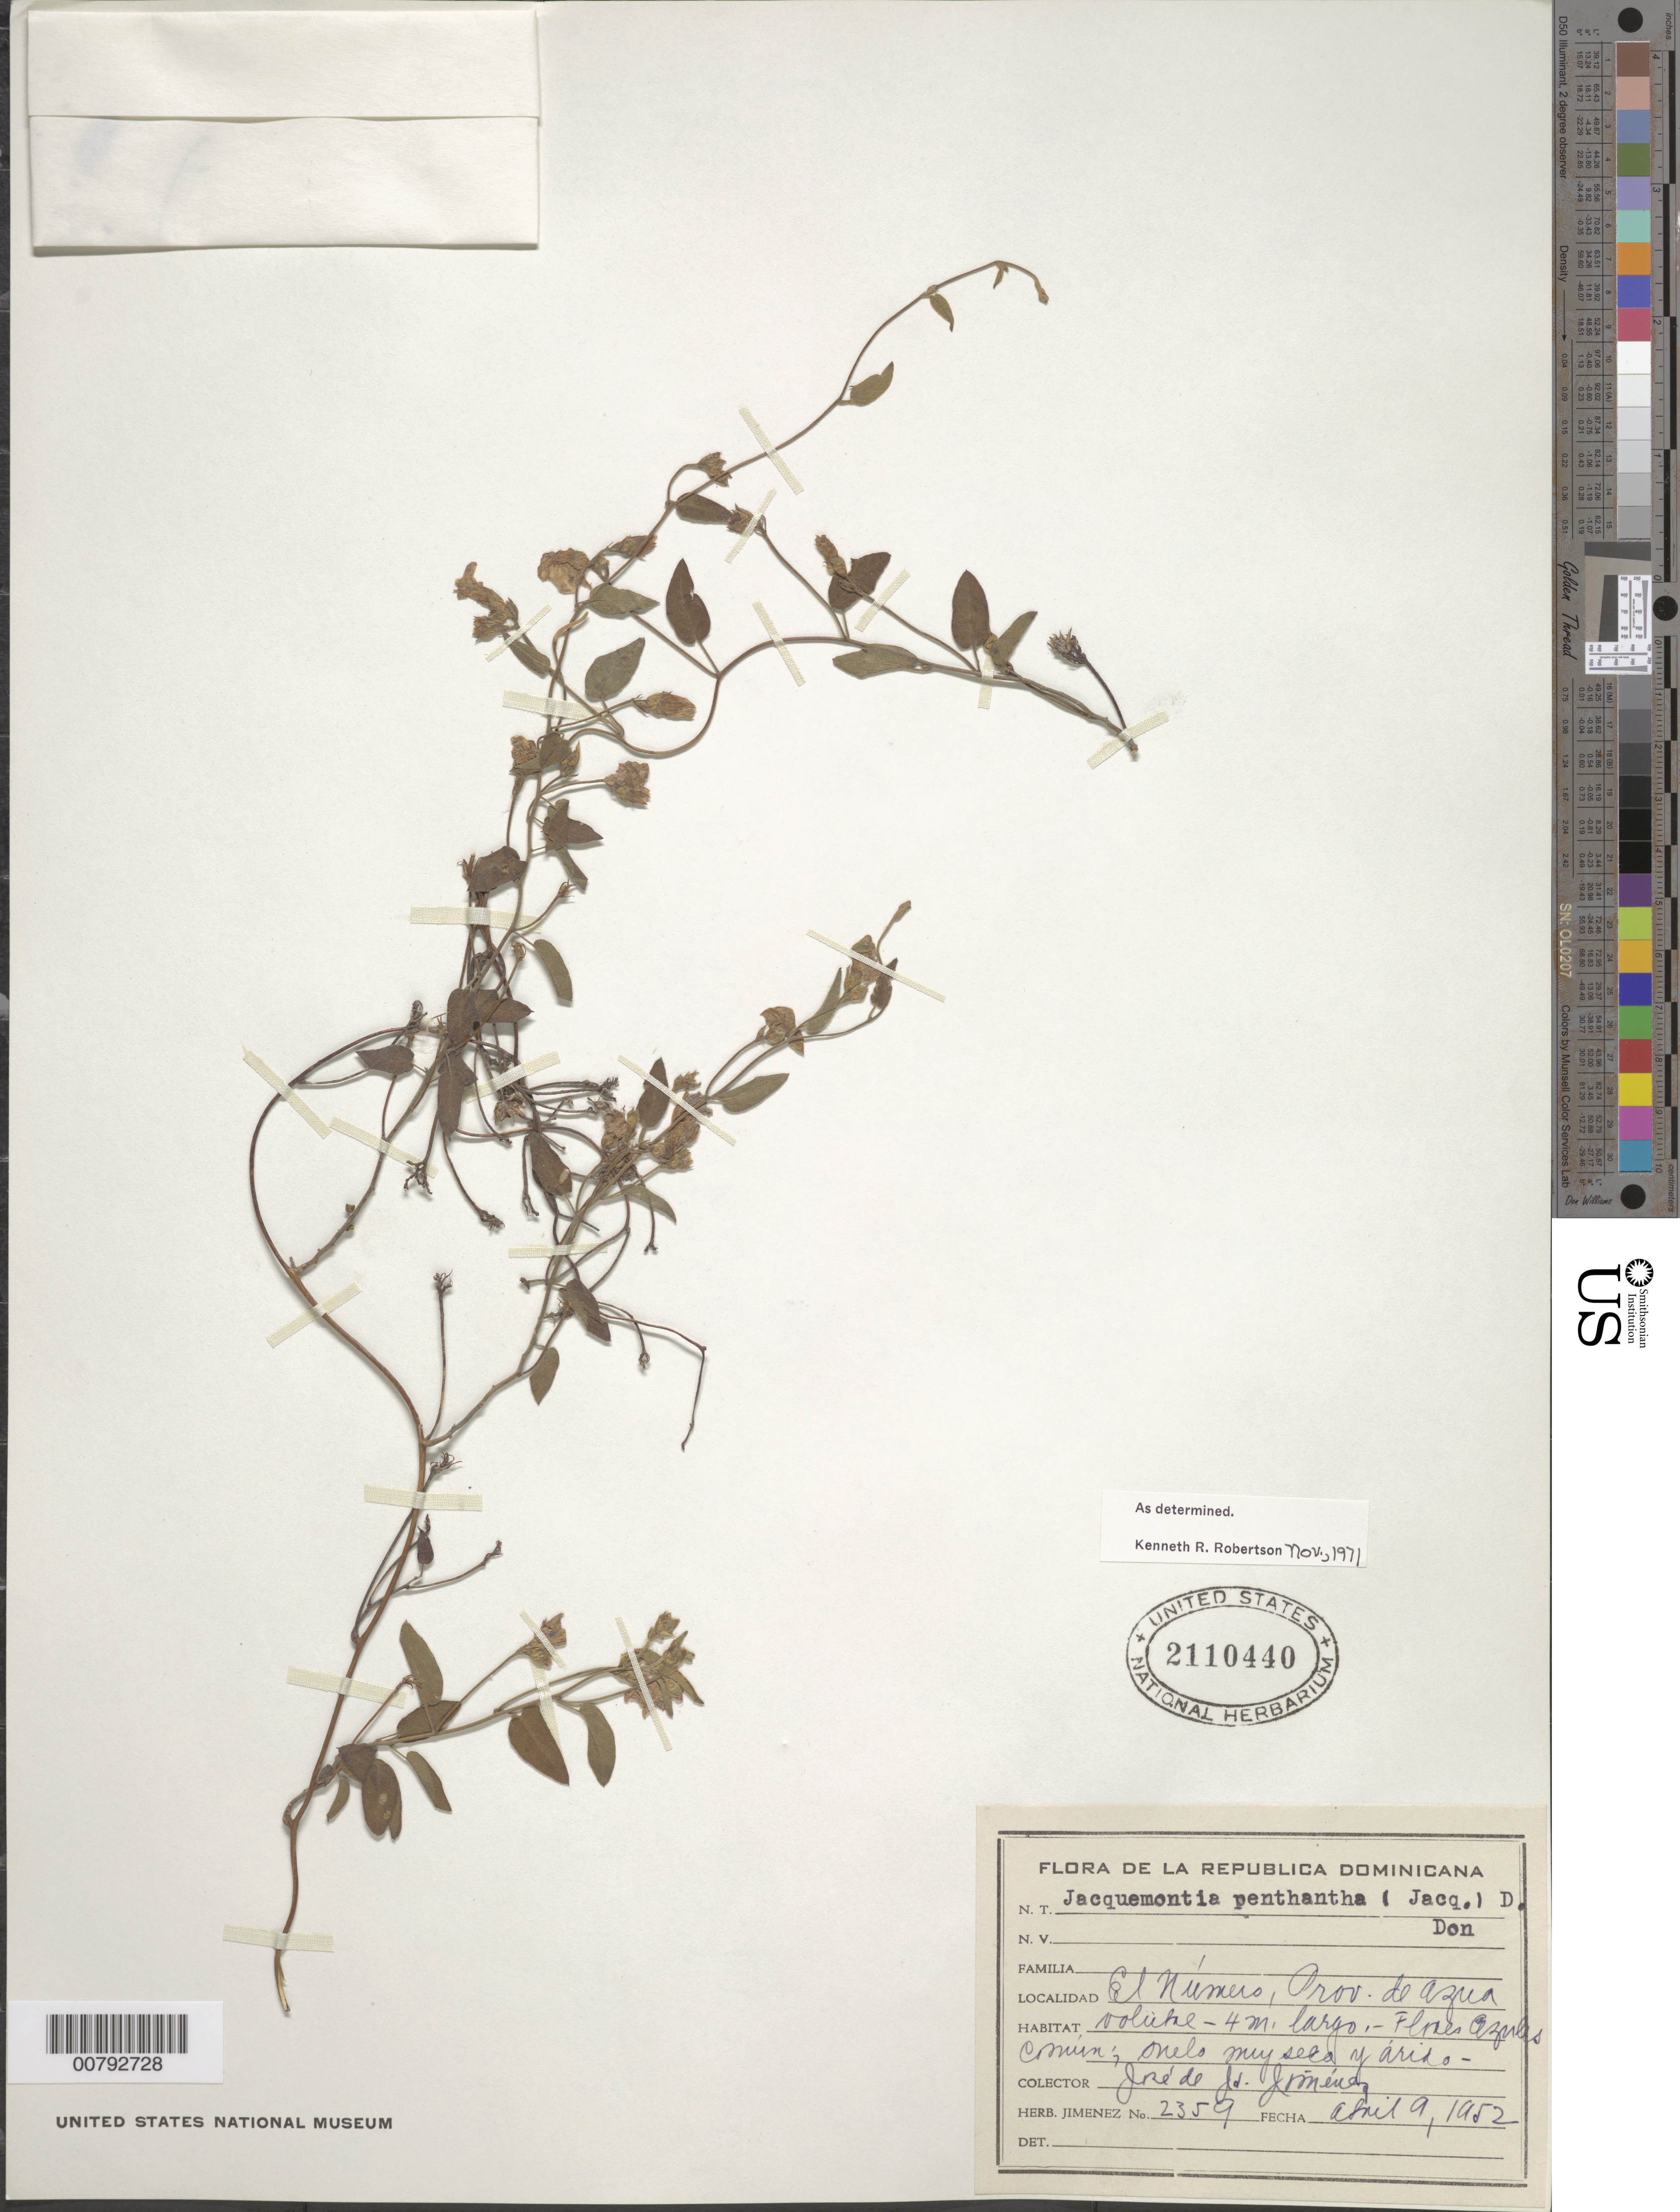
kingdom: Plantae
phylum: Tracheophyta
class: Magnoliopsida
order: Solanales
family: Convolvulaceae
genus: Jacquemontia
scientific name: Jacquemontia pentanthos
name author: (Jacq.) G. Don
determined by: Robertson, K. R.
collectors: J. J. Jiménez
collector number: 2359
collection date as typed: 09 Apr 1952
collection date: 1952-04-09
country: Dominican Republic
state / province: Azua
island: Hispaniola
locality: El Número.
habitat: Arid and very dry soil.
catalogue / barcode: US 2110440